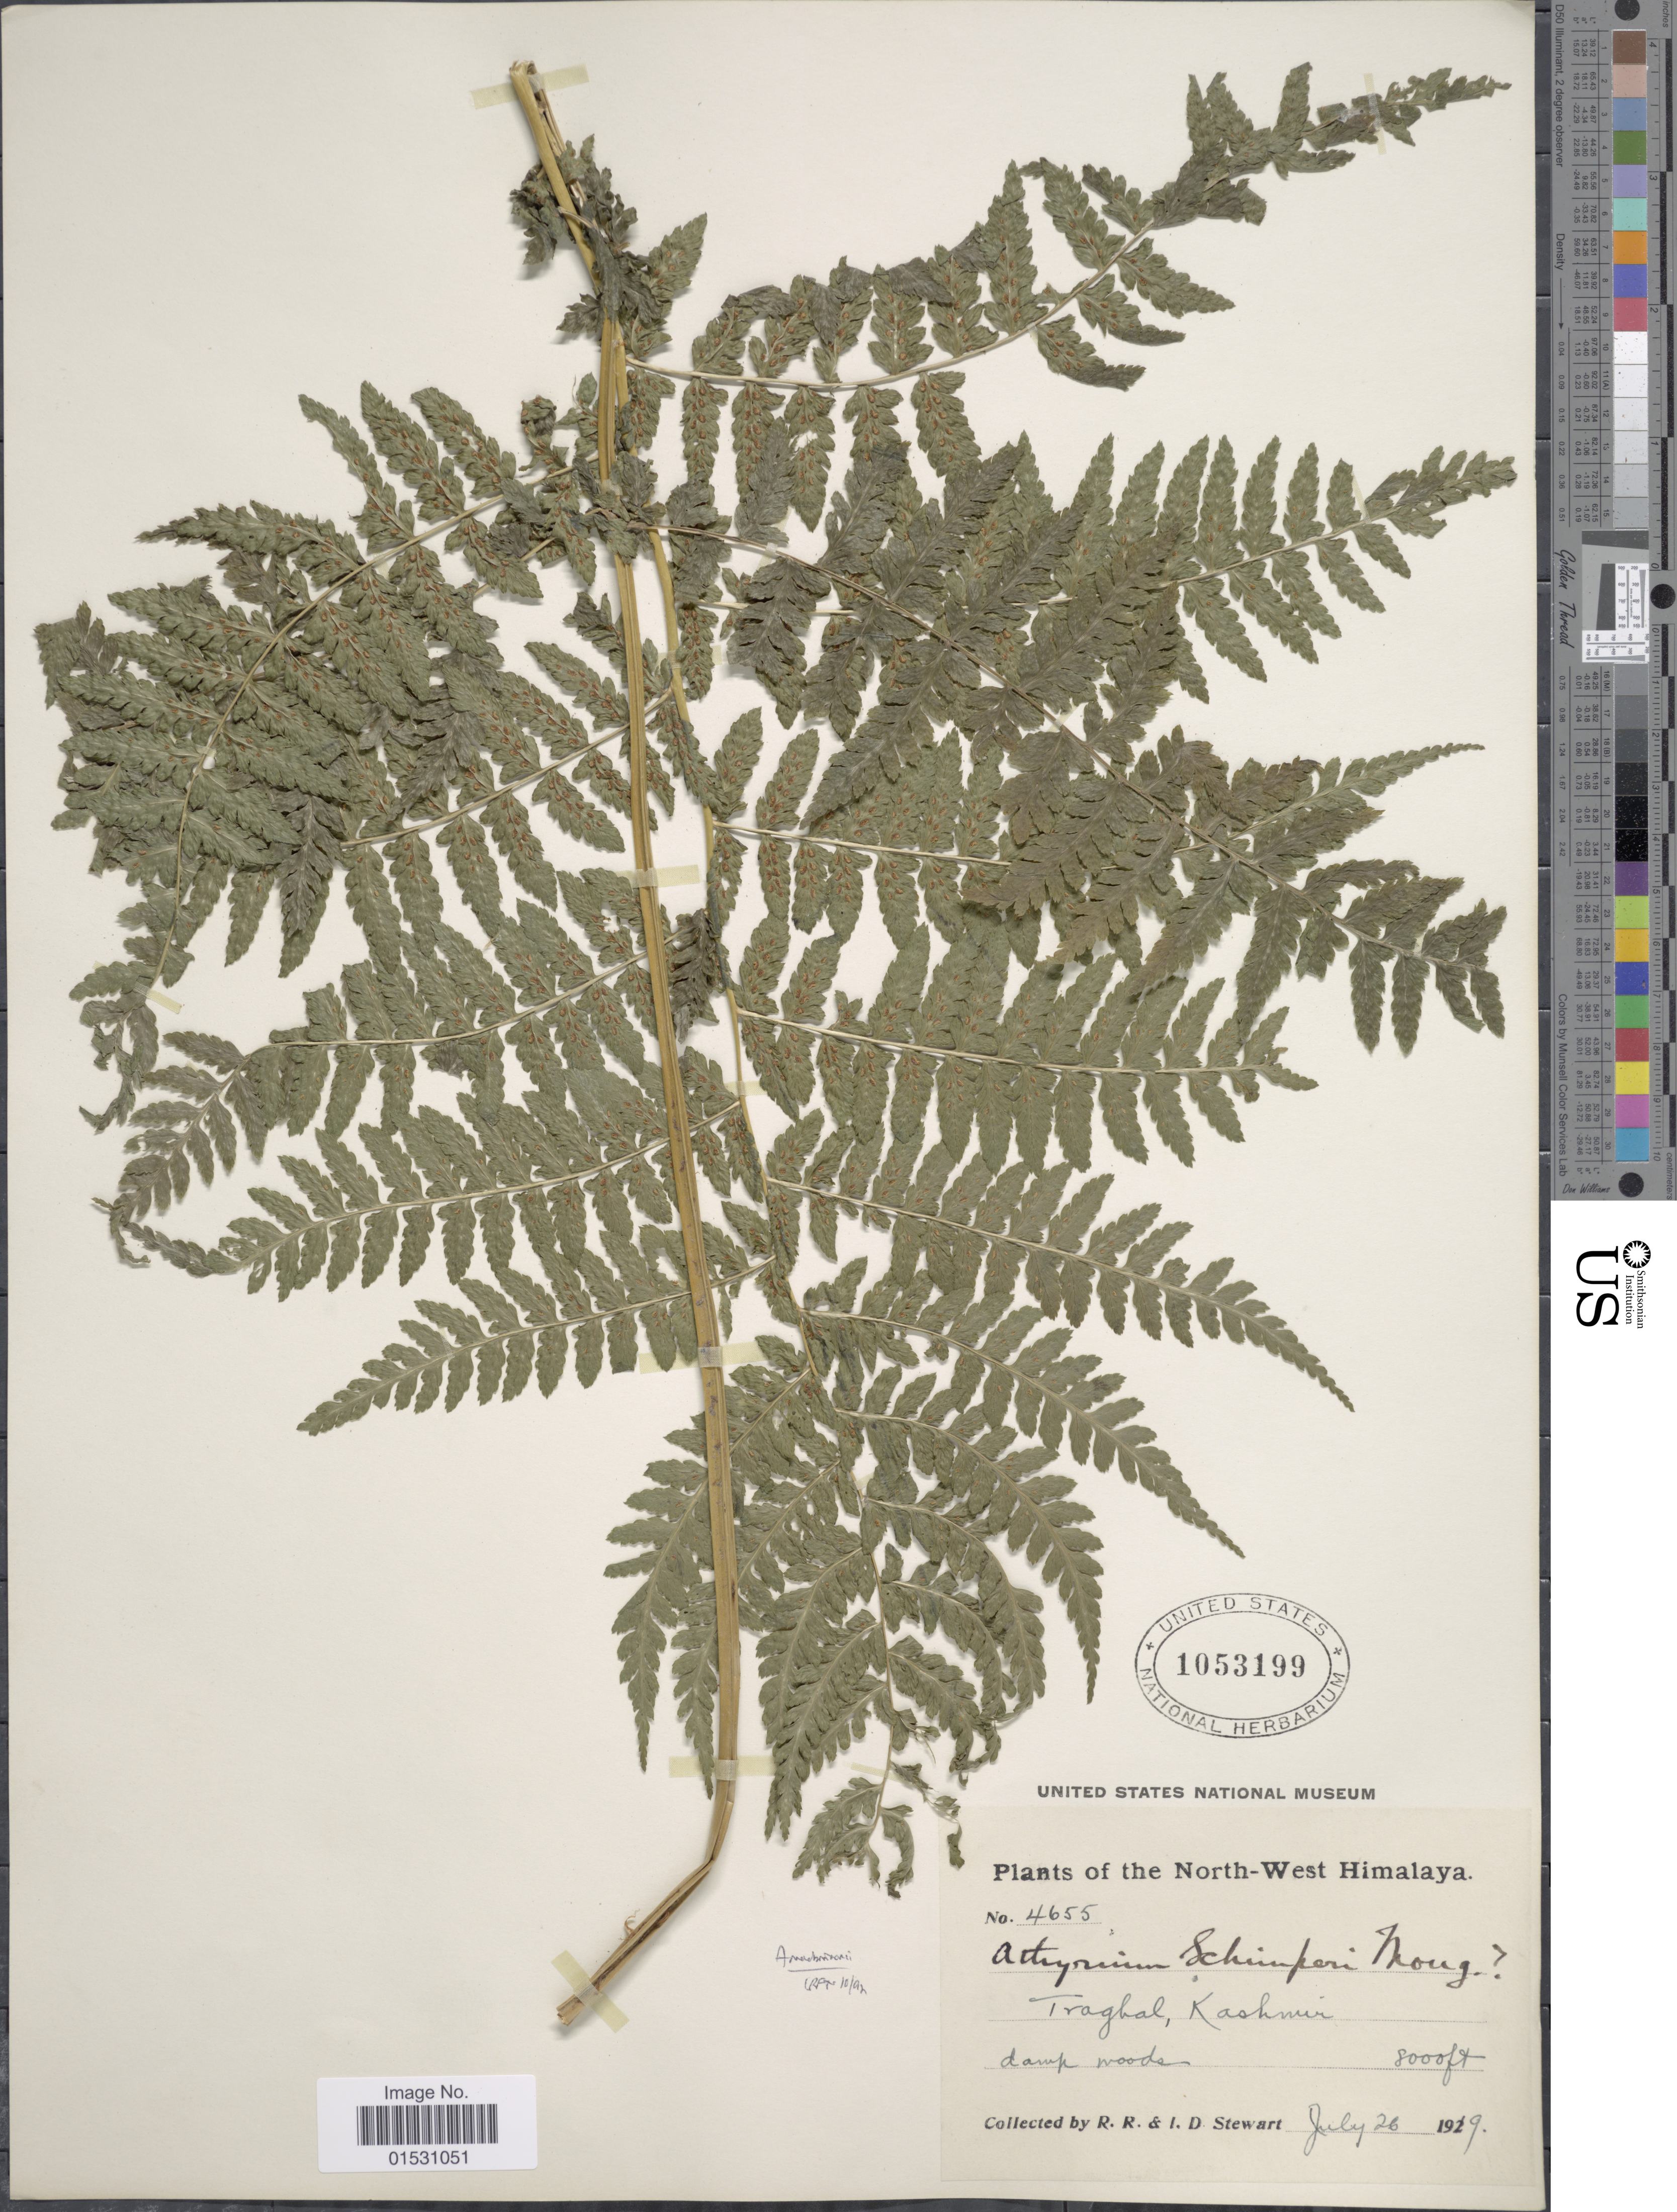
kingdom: Plantae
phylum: Tracheophyta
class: Polypodiopsida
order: Polypodiales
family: Athyriaceae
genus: Athyrium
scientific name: Athyrium schimperi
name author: Mougeot ex Fée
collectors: R. R. Stewart & I. Stewart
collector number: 4655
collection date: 1929-07-26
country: India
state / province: Jammu and Kashmir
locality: North-West Himalaya. Tragbal, Kashmir.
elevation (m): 2438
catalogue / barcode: US 1053199